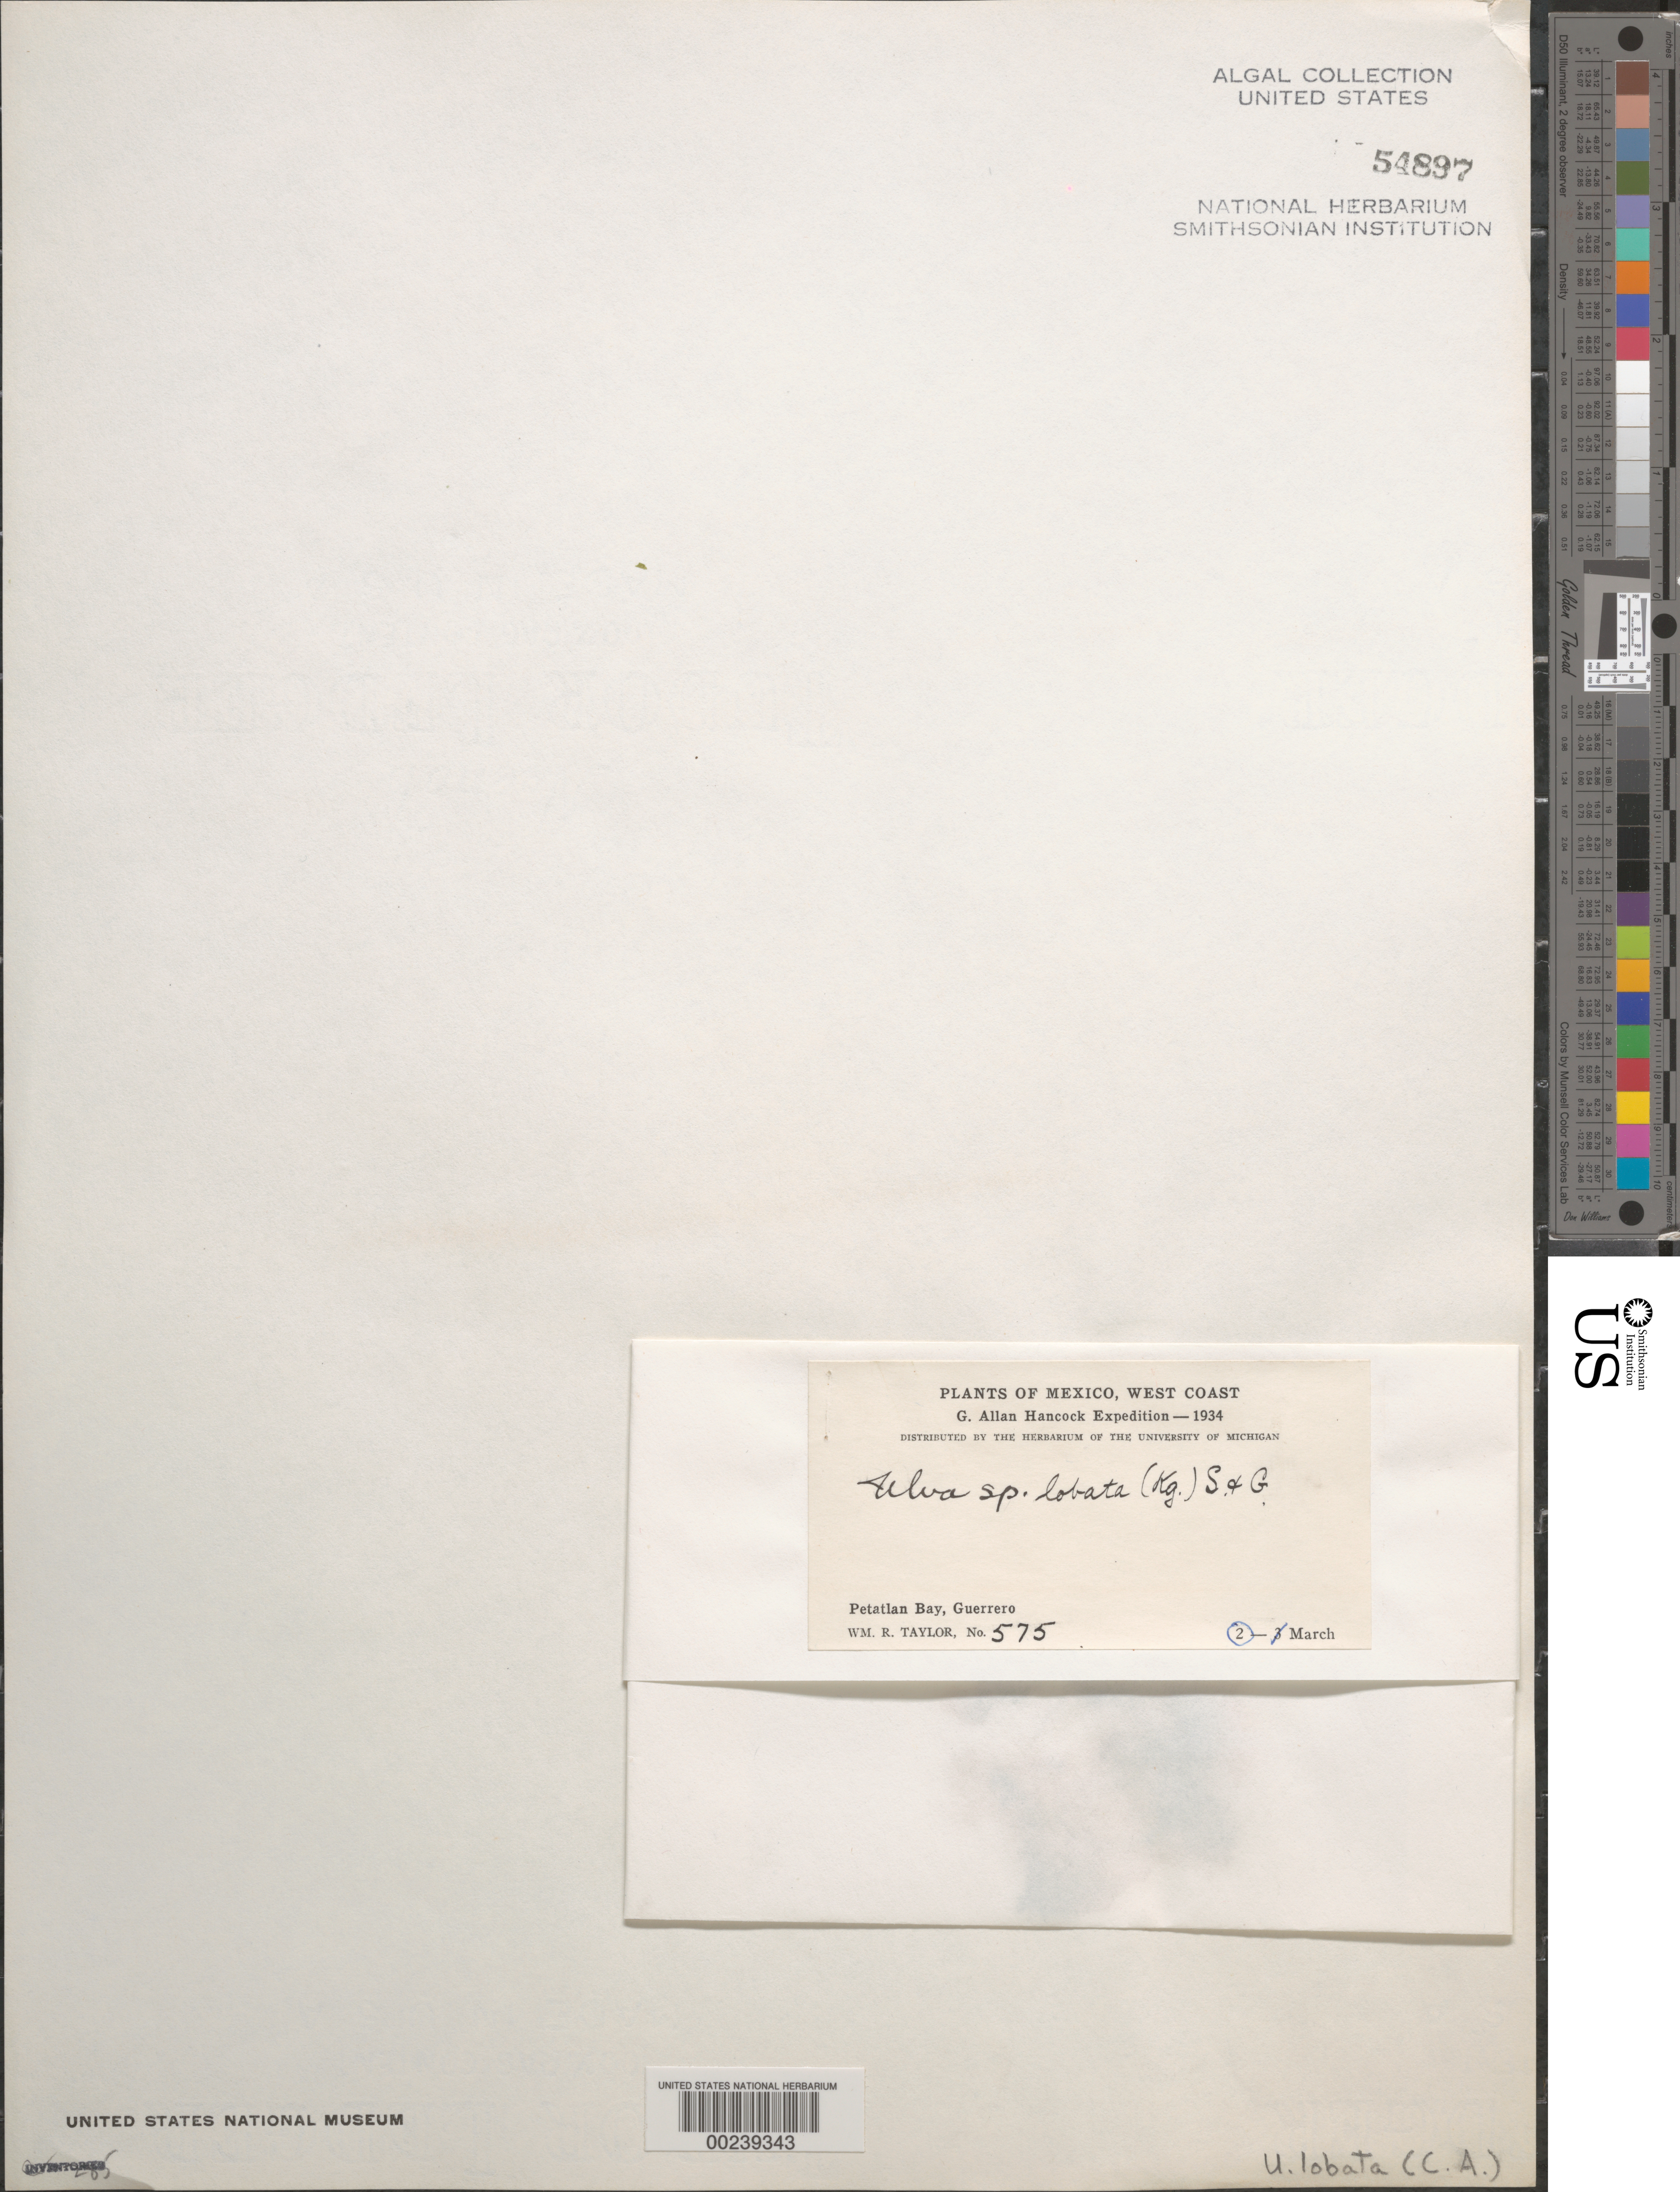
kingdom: Plantae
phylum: Chlorophyta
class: Ulvophyceae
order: Ulvales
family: Ulvaceae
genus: Ulva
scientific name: Ulva lactuca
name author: L.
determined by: Algae name updating Project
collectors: W. R. Taylor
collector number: WRT 34-575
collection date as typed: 02 Mar 1934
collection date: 1934-03-02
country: Mexico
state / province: Guerrero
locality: Petatlan Bay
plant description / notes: G. Allan Hancock Expedition, 1934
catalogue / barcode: US 54897